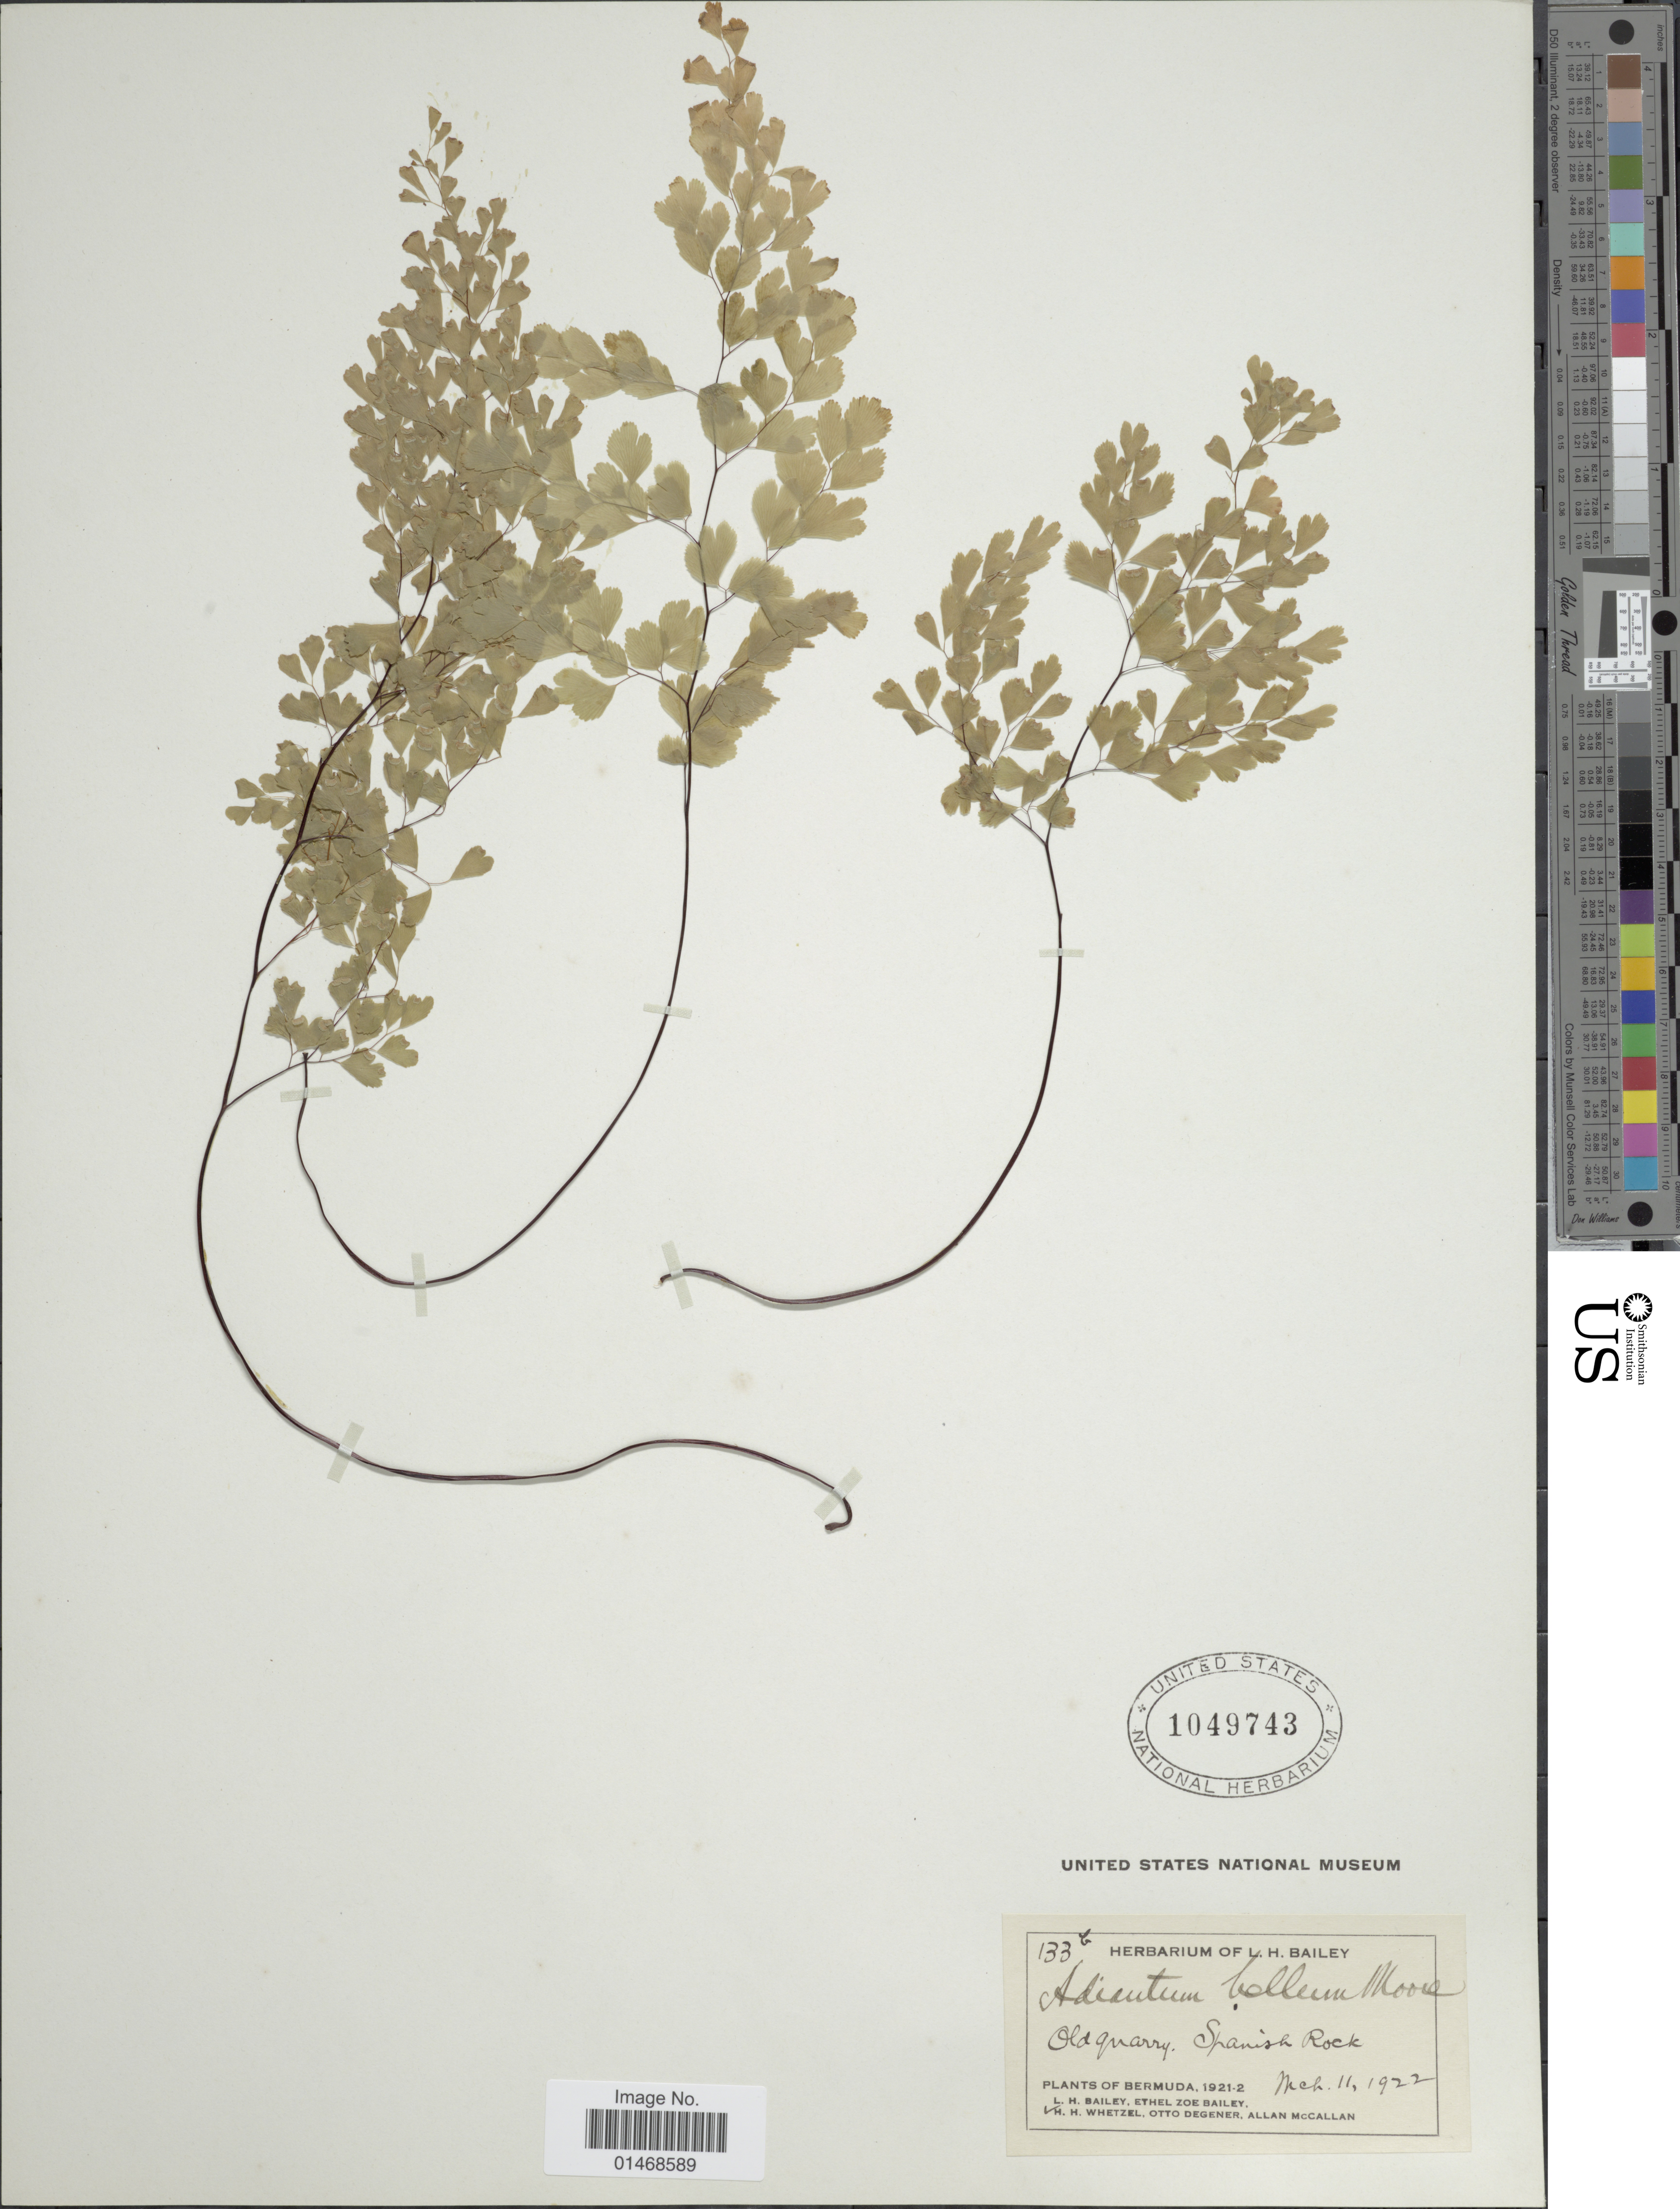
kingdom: Plantae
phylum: Tracheophyta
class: Polypodiopsida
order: Polypodiales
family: Pteridaceae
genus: Adiantum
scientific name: Adiantum bellum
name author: T. Moore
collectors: H. Whetzel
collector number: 133b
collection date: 1922-02-11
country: Bermuda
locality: Old quarry, Spanish Rock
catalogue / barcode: US 1049743